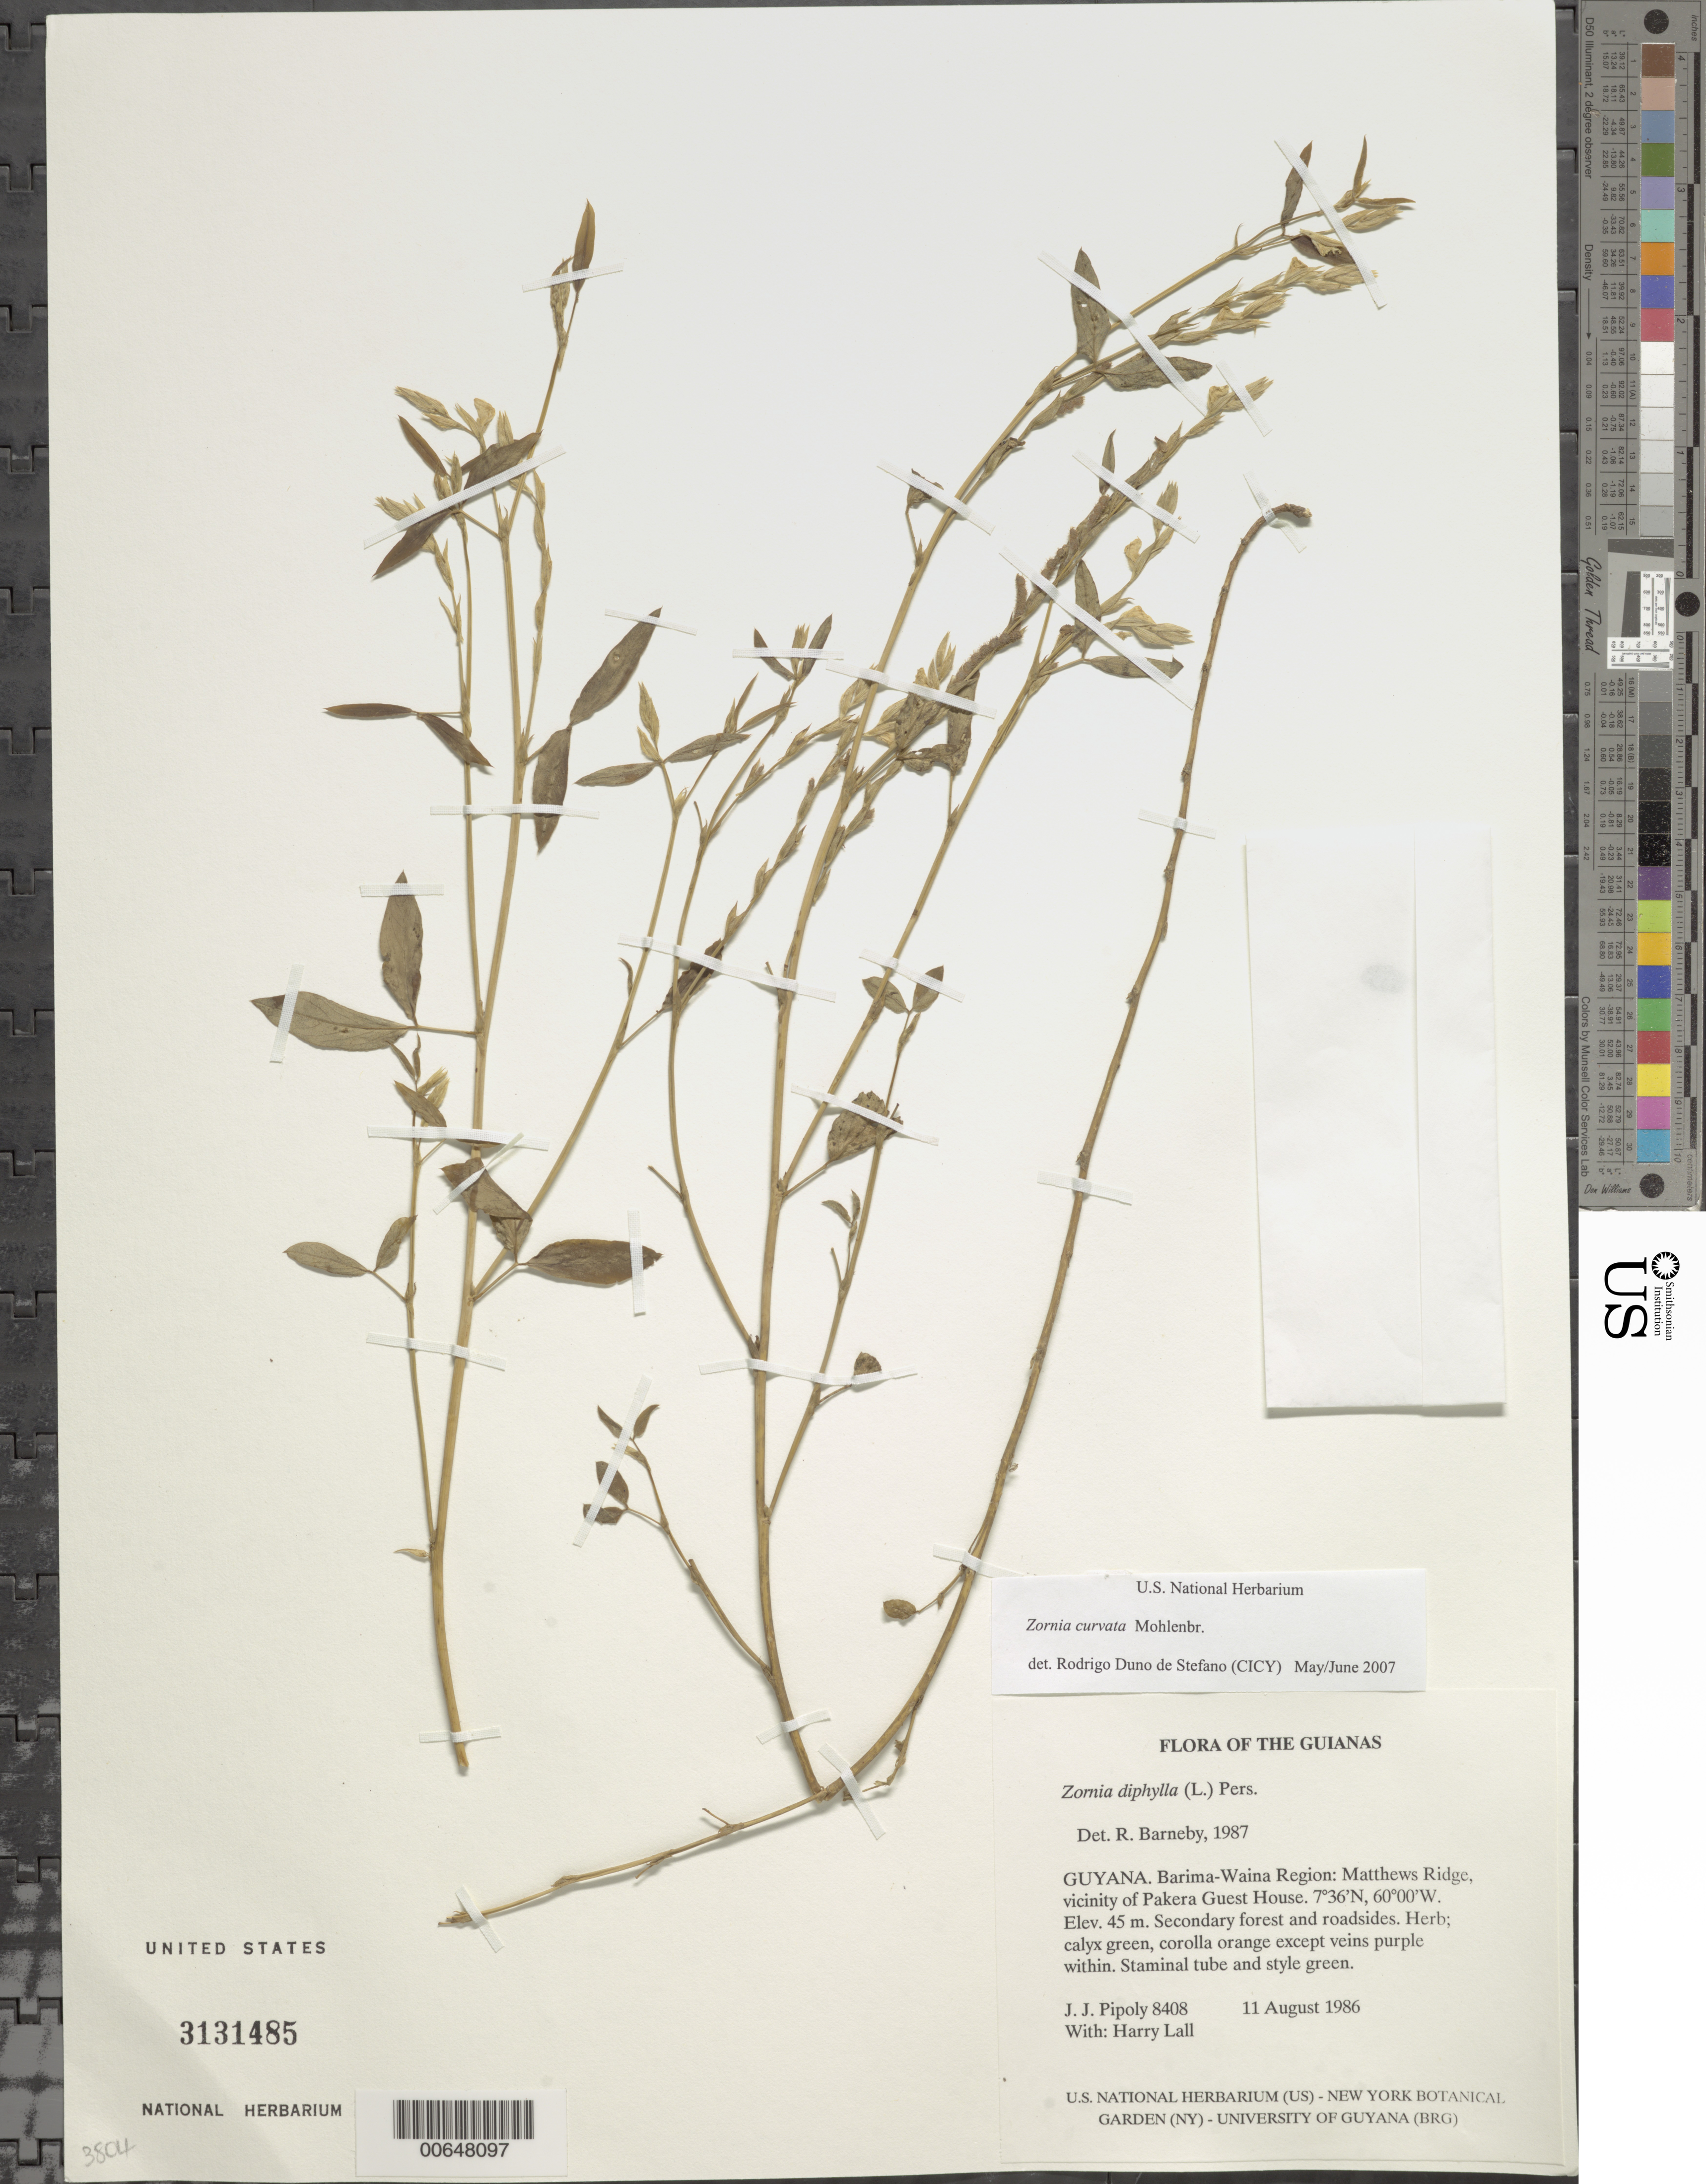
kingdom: Plantae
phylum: Tracheophyta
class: Magnoliopsida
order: Fabales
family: Fabaceae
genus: Zornia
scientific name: Zornia curvata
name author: Mohlenbr.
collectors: J. J. Pipoly & H. Lall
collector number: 8408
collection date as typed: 11 August 1986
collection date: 1986-08-11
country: Guyana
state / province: Barima-Waini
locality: Matthews Ridge, vicinity of Pakera Guest House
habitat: Secondary forest and roadsides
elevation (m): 45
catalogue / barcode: US 3131485